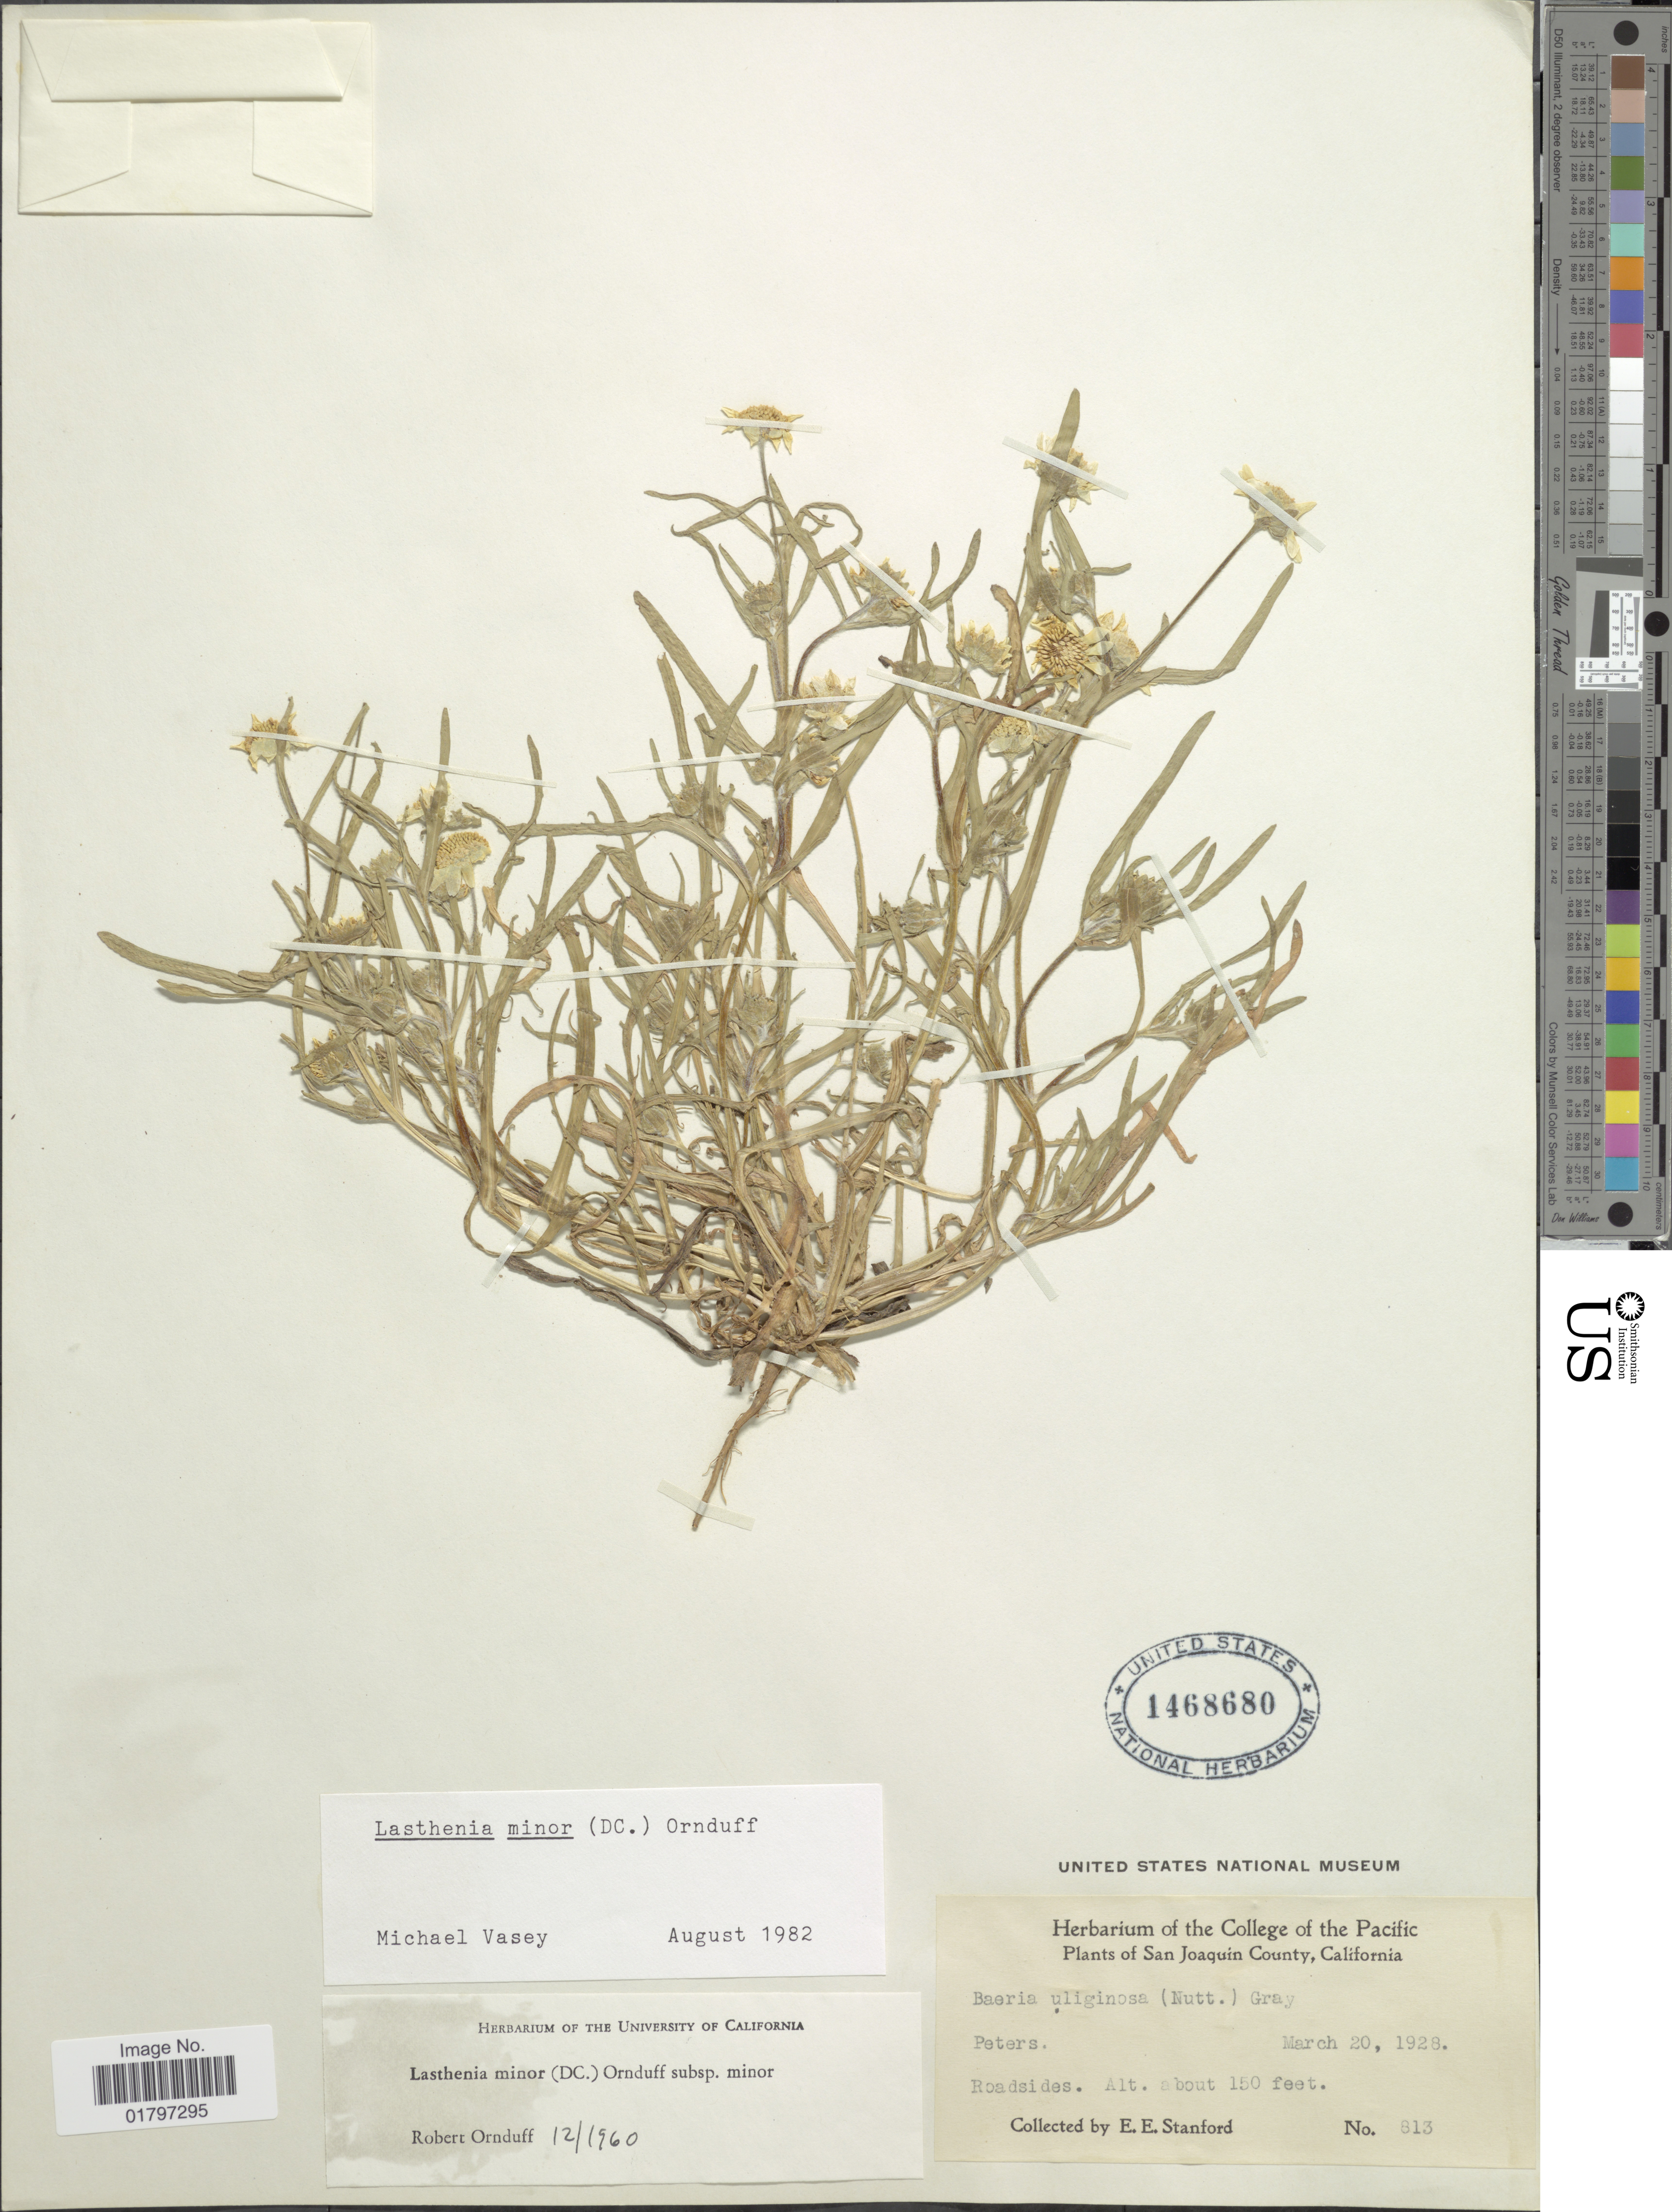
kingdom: Plantae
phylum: Tracheophyta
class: Magnoliopsida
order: Asterales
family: Asteraceae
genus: Lasthenia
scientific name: Lasthenia minor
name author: (DC.) Ornduff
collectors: E. Stanford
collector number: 813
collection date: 1928-03-20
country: United States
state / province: California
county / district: San Joaquin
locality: San Joaquin County, California. Peters. Roadsides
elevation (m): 46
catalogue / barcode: US 1468680